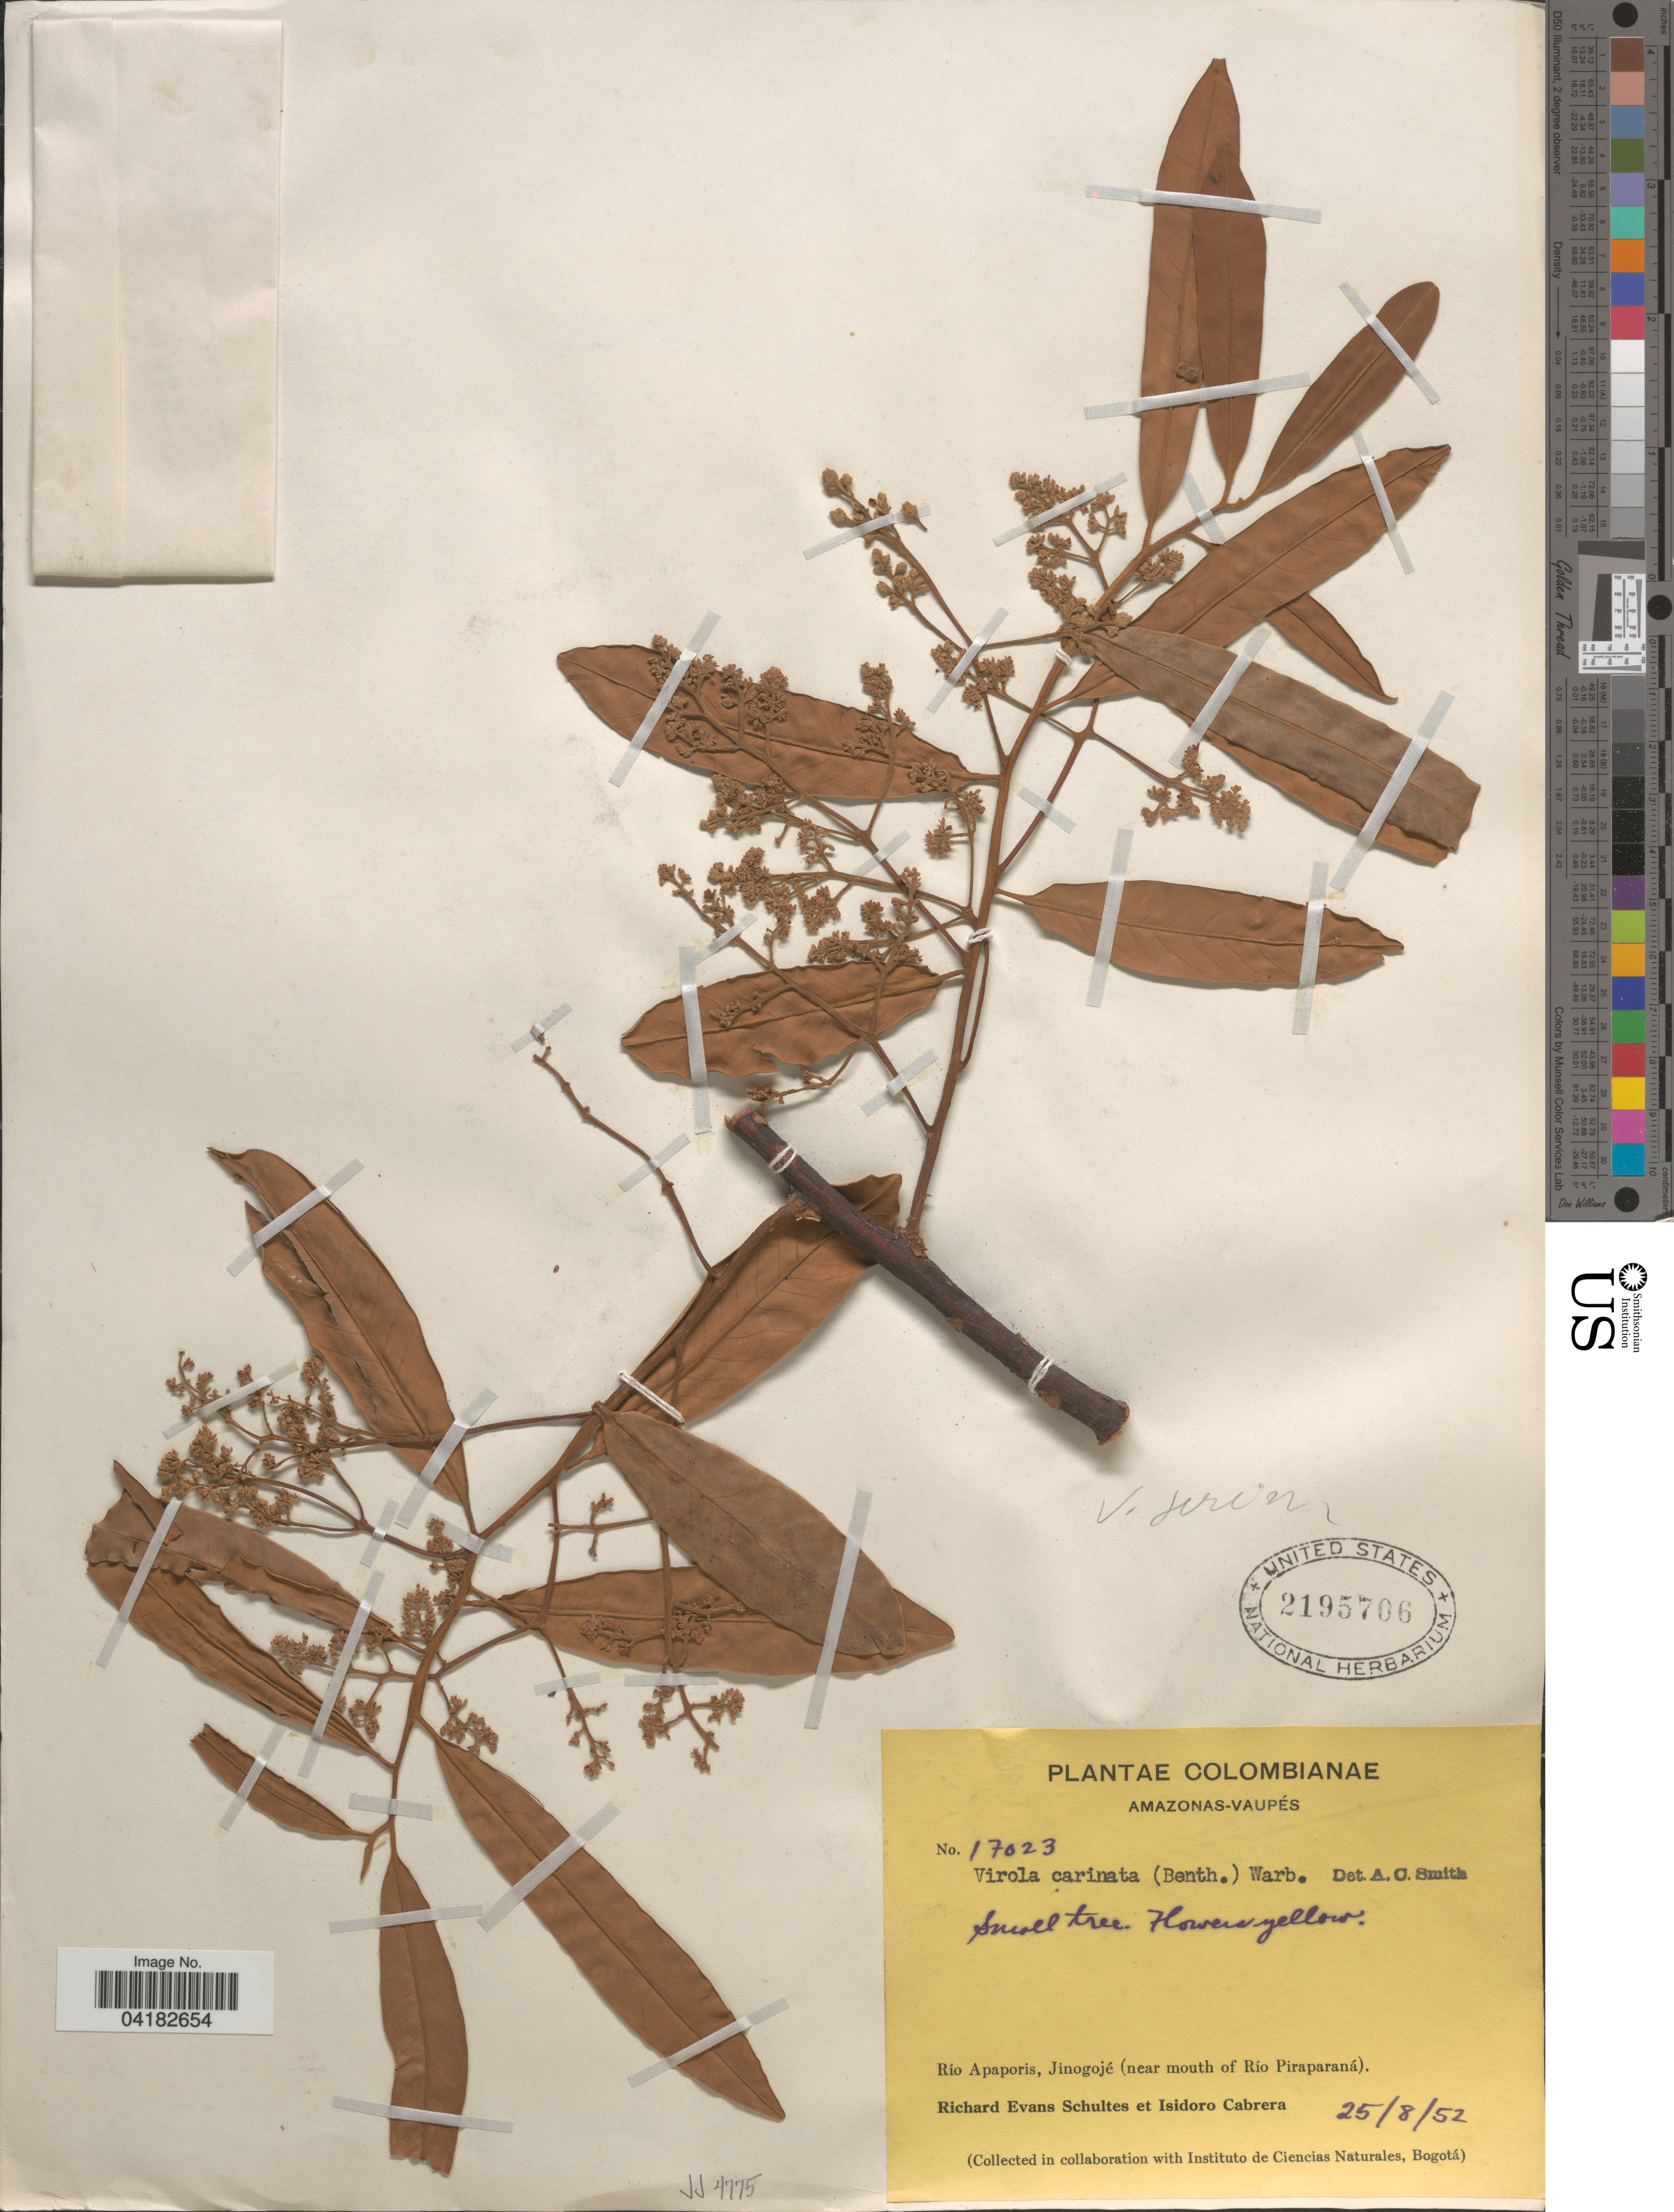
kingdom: Plantae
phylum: Tracheophyta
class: Magnoliopsida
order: Magnoliales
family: Myristicaceae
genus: Virola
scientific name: Virola carinata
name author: Warb.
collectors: R. E. Schultes & I. Cabrera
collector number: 17023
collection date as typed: Transcribed d/m/y: 25/8/52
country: Colombia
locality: Colombianae. Amazonas-Vaupés. Río Apaporis, Jinogojé (near mouth of Río Piraparaná).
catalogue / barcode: US 2195706